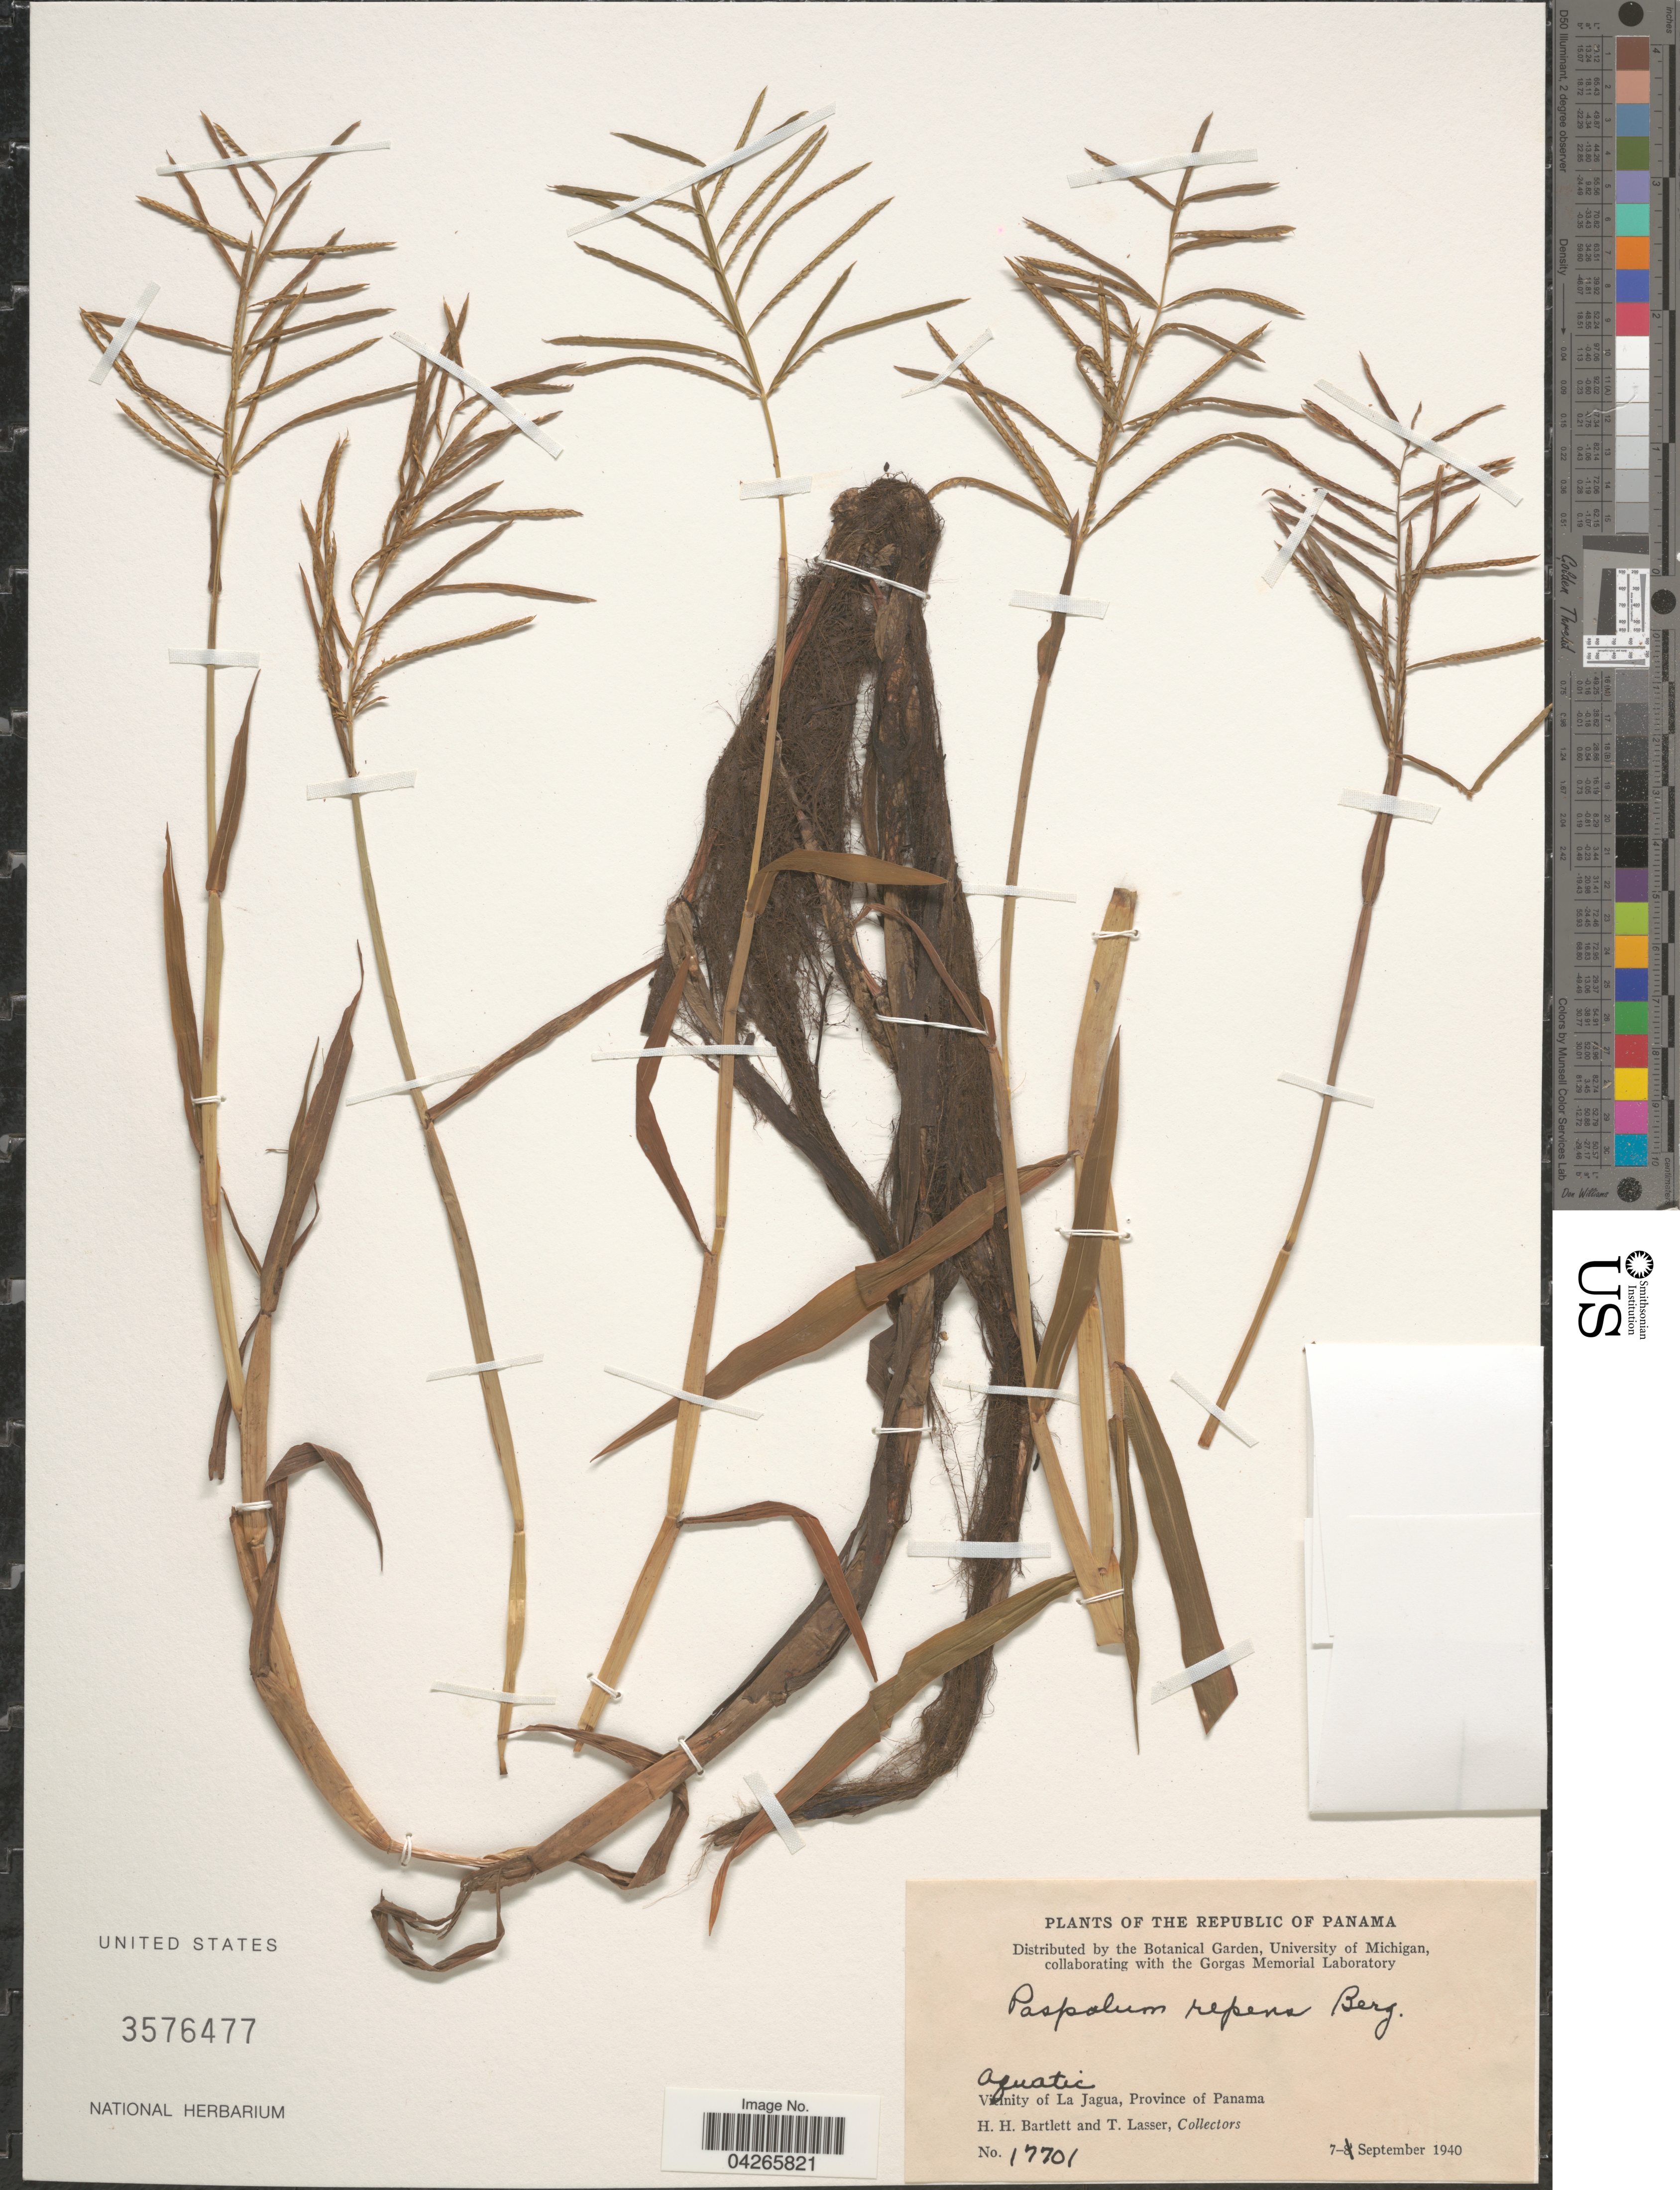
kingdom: Plantae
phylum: Tracheophyta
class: Liliopsida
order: Poales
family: Poaceae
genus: Paspalum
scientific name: Paspalum repens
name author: P.J. Bergius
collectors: H. H. Bartlett & T. Lasser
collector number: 17701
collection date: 1940-09-07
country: Panama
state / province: Panamá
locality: The Republic of Panama. Vicinity of La Jagua.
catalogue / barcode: US 3576477